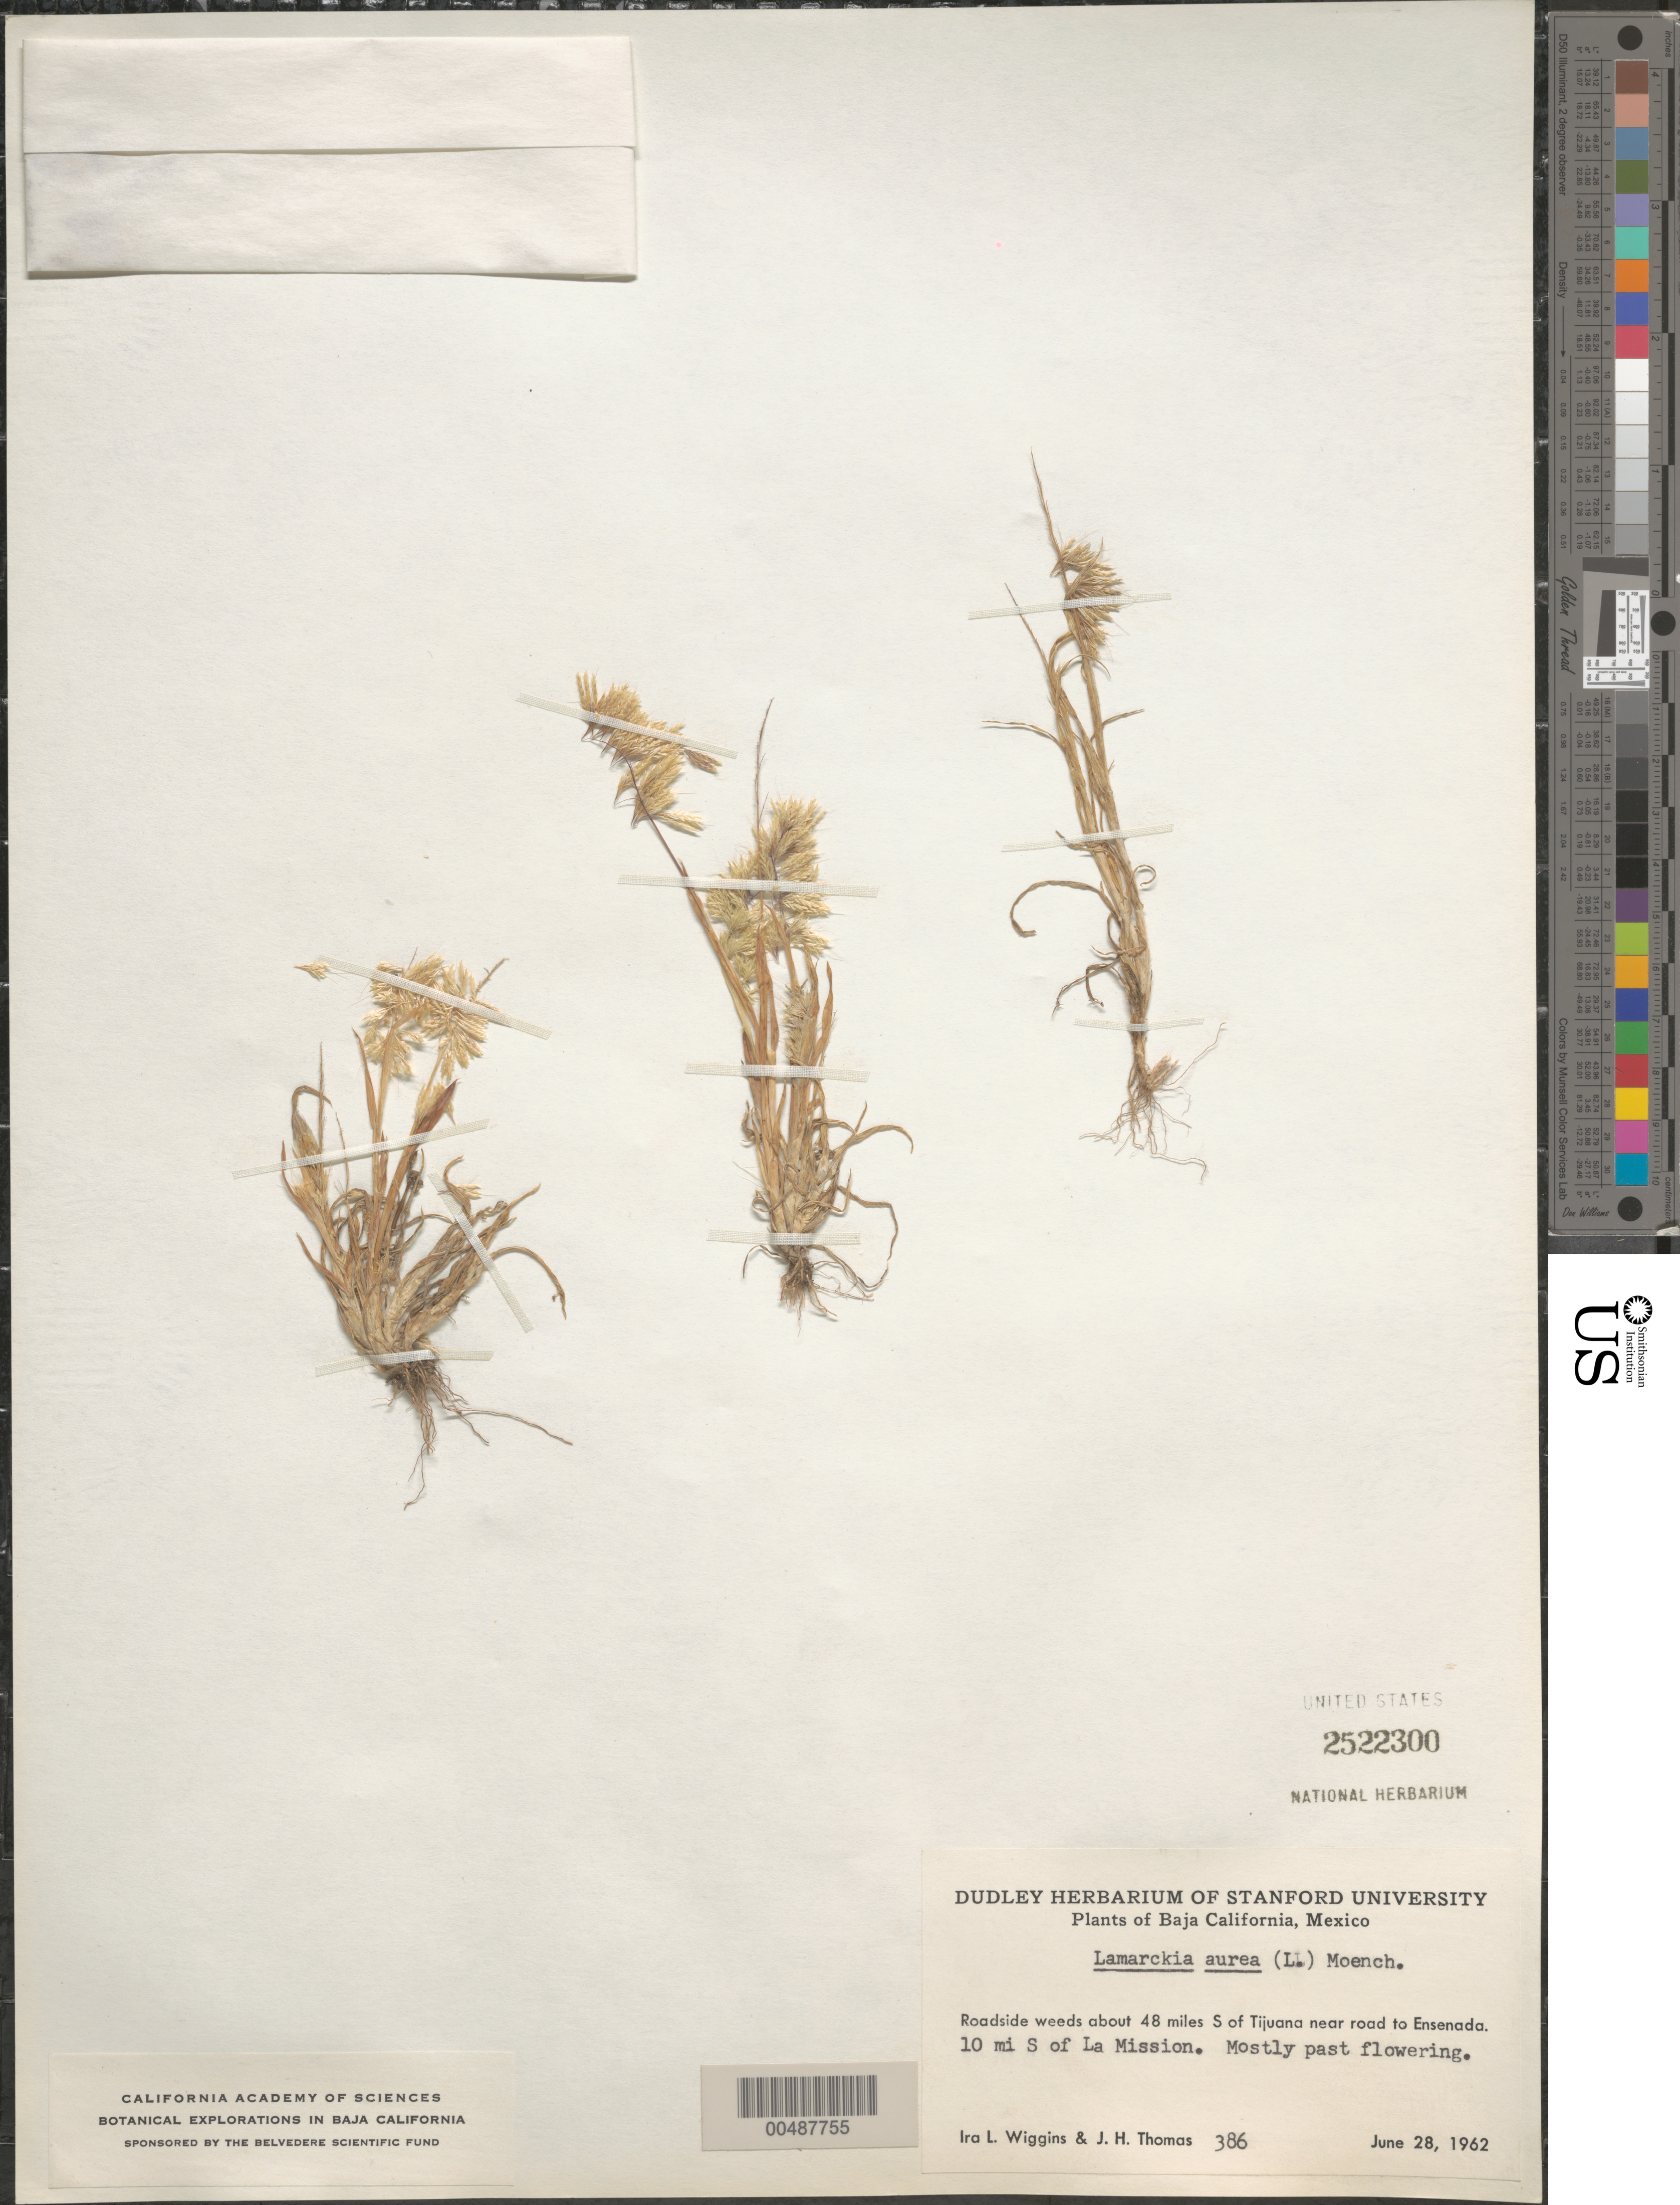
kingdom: Plantae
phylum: Tracheophyta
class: Liliopsida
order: Poales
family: Poaceae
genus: Lamarckia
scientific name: Lamarckia aurea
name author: (L.) Moench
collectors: I. L. Wiggins & J. H. Thomas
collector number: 386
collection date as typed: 28 Jun 1962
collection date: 1962-06-28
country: Mexico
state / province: Baja California Norte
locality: About 48 mi S of Tijuana near rd to Ensenada, 10 mi S of La Mission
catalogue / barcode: US 2522300